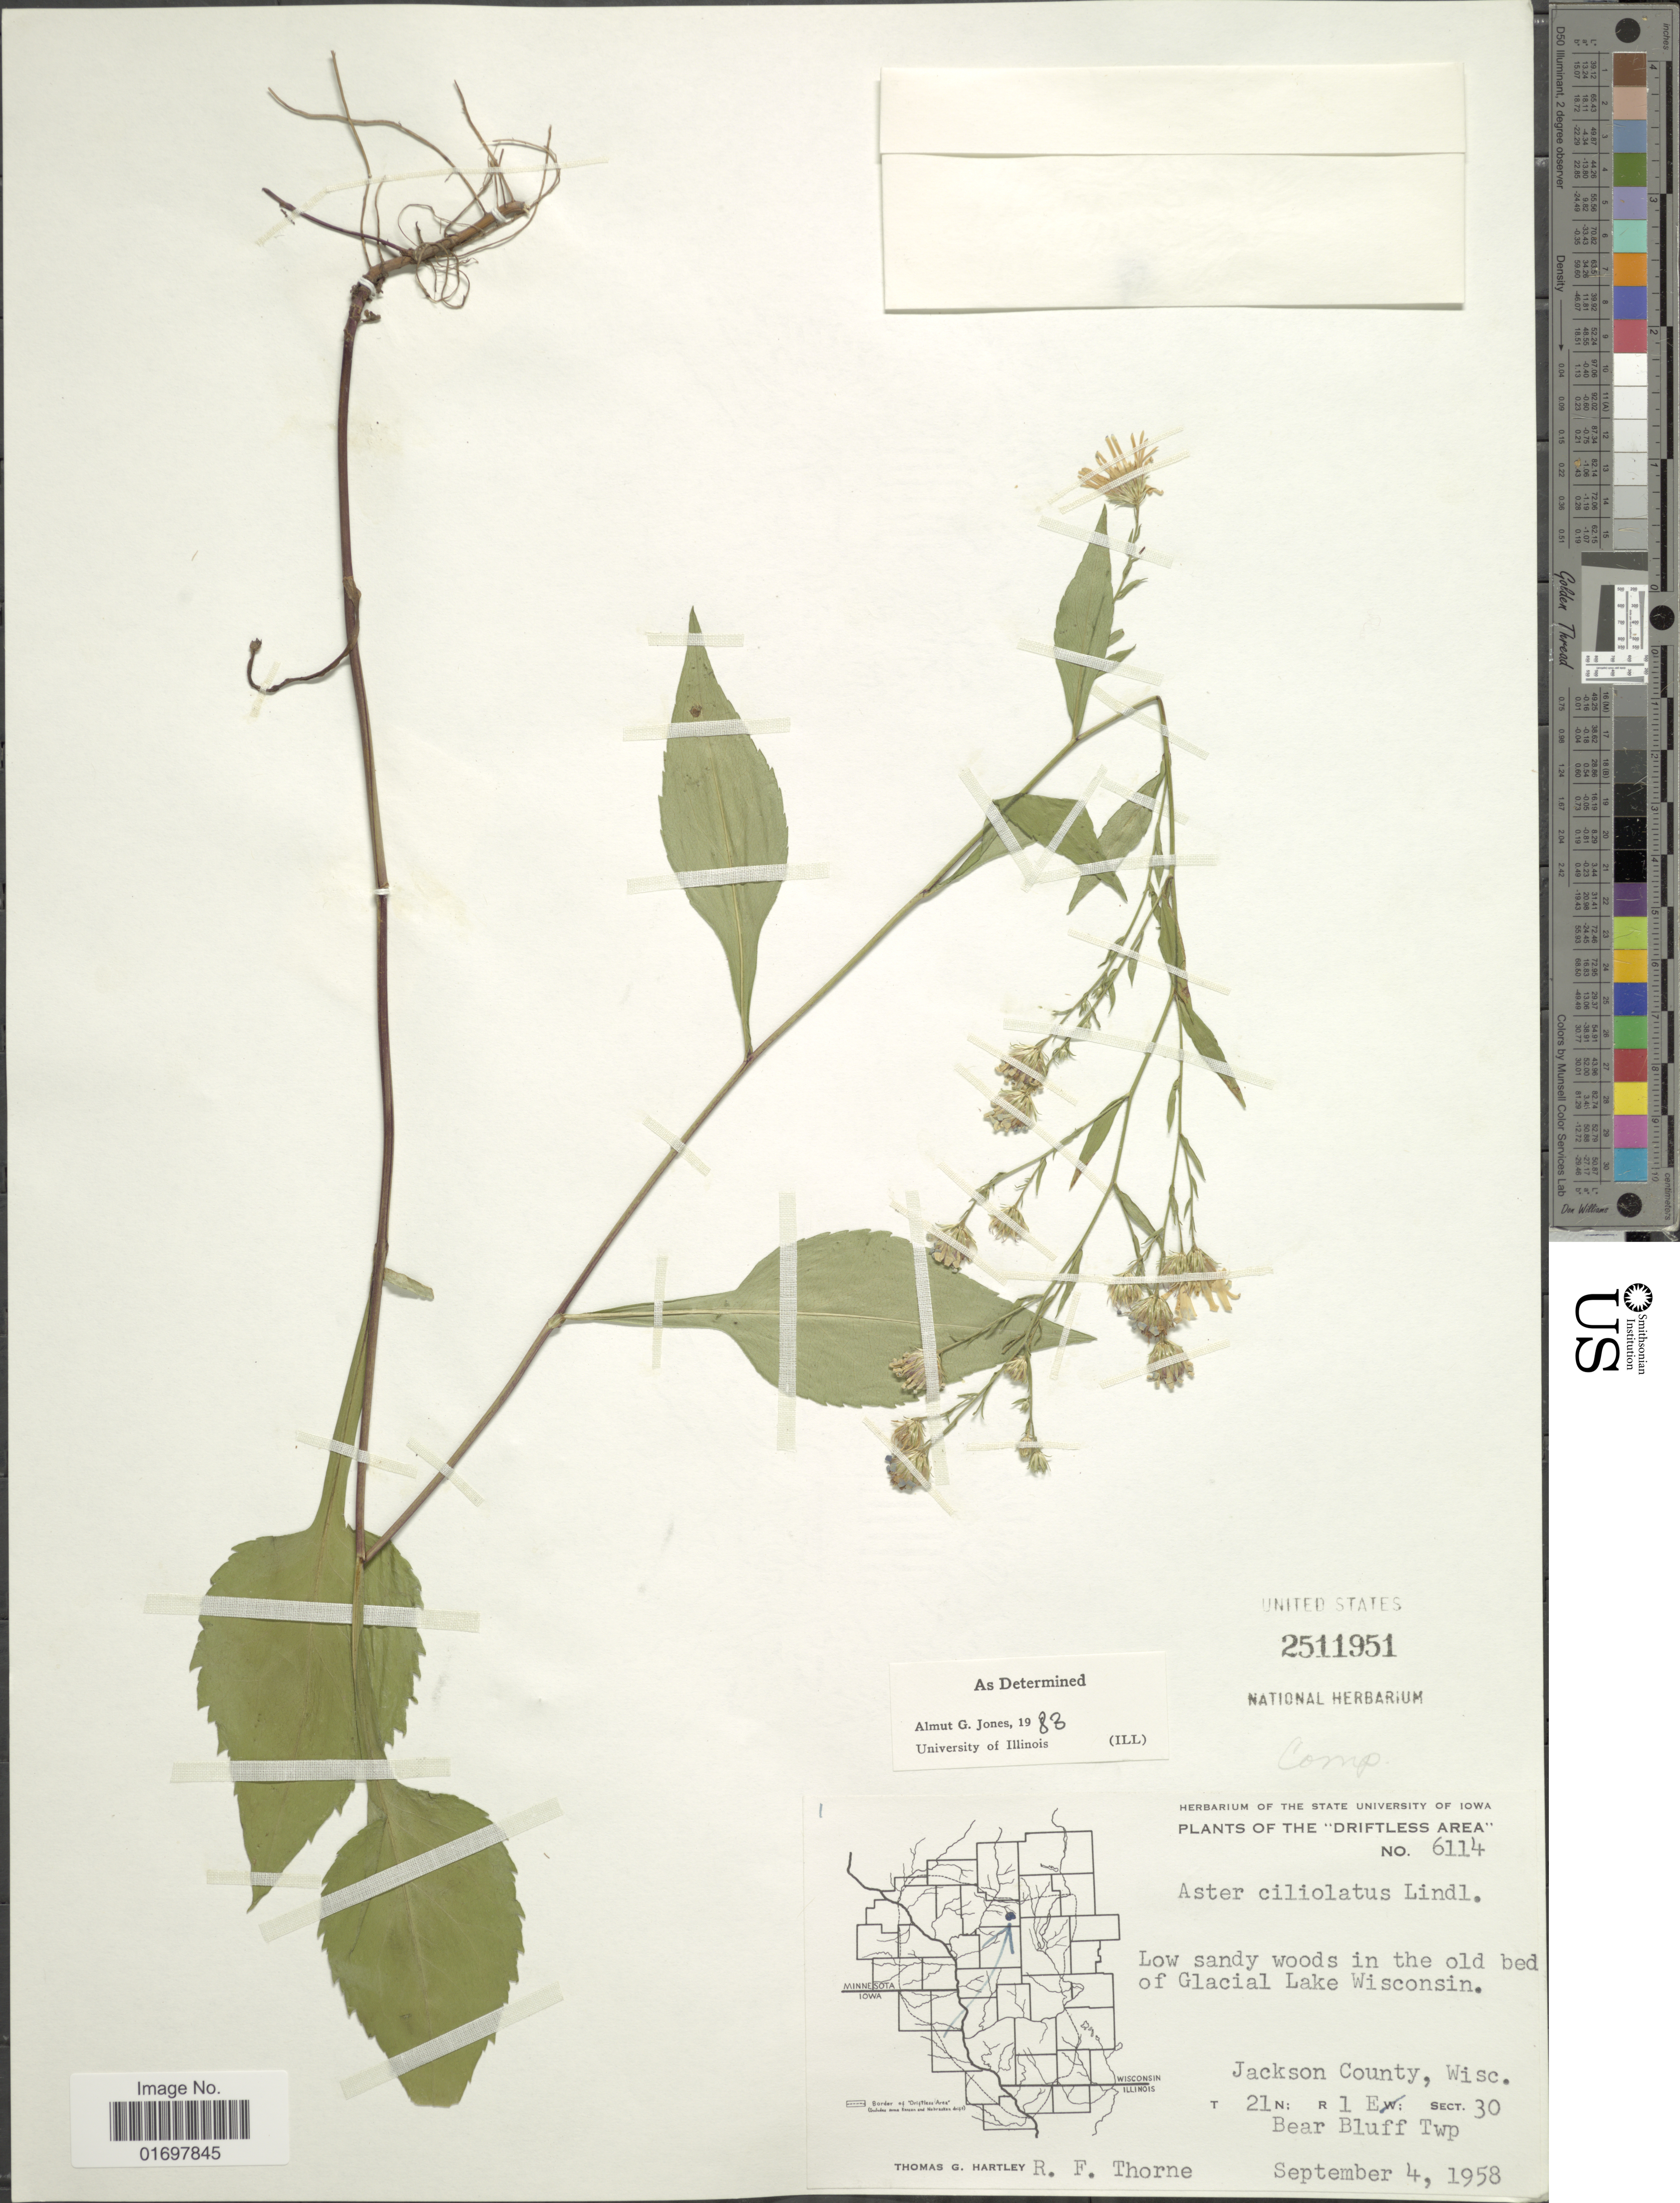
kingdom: Plantae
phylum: Tracheophyta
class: Magnoliopsida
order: Asterales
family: Asteraceae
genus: Symphyotrichum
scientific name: Symphyotrichum ciliolatum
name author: (Lindl.) Á. Löve & D. Löve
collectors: T. G. Hartley & R. F. Thorne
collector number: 6114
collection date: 1958-09-04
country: United States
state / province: Wisconsin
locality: Old of Glacial Lake Wisconsin," Driftless Area". Jackson County, Wisc. Bear Bluff Twp. T21 N; R1E, Sect.30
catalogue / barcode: US 2511951